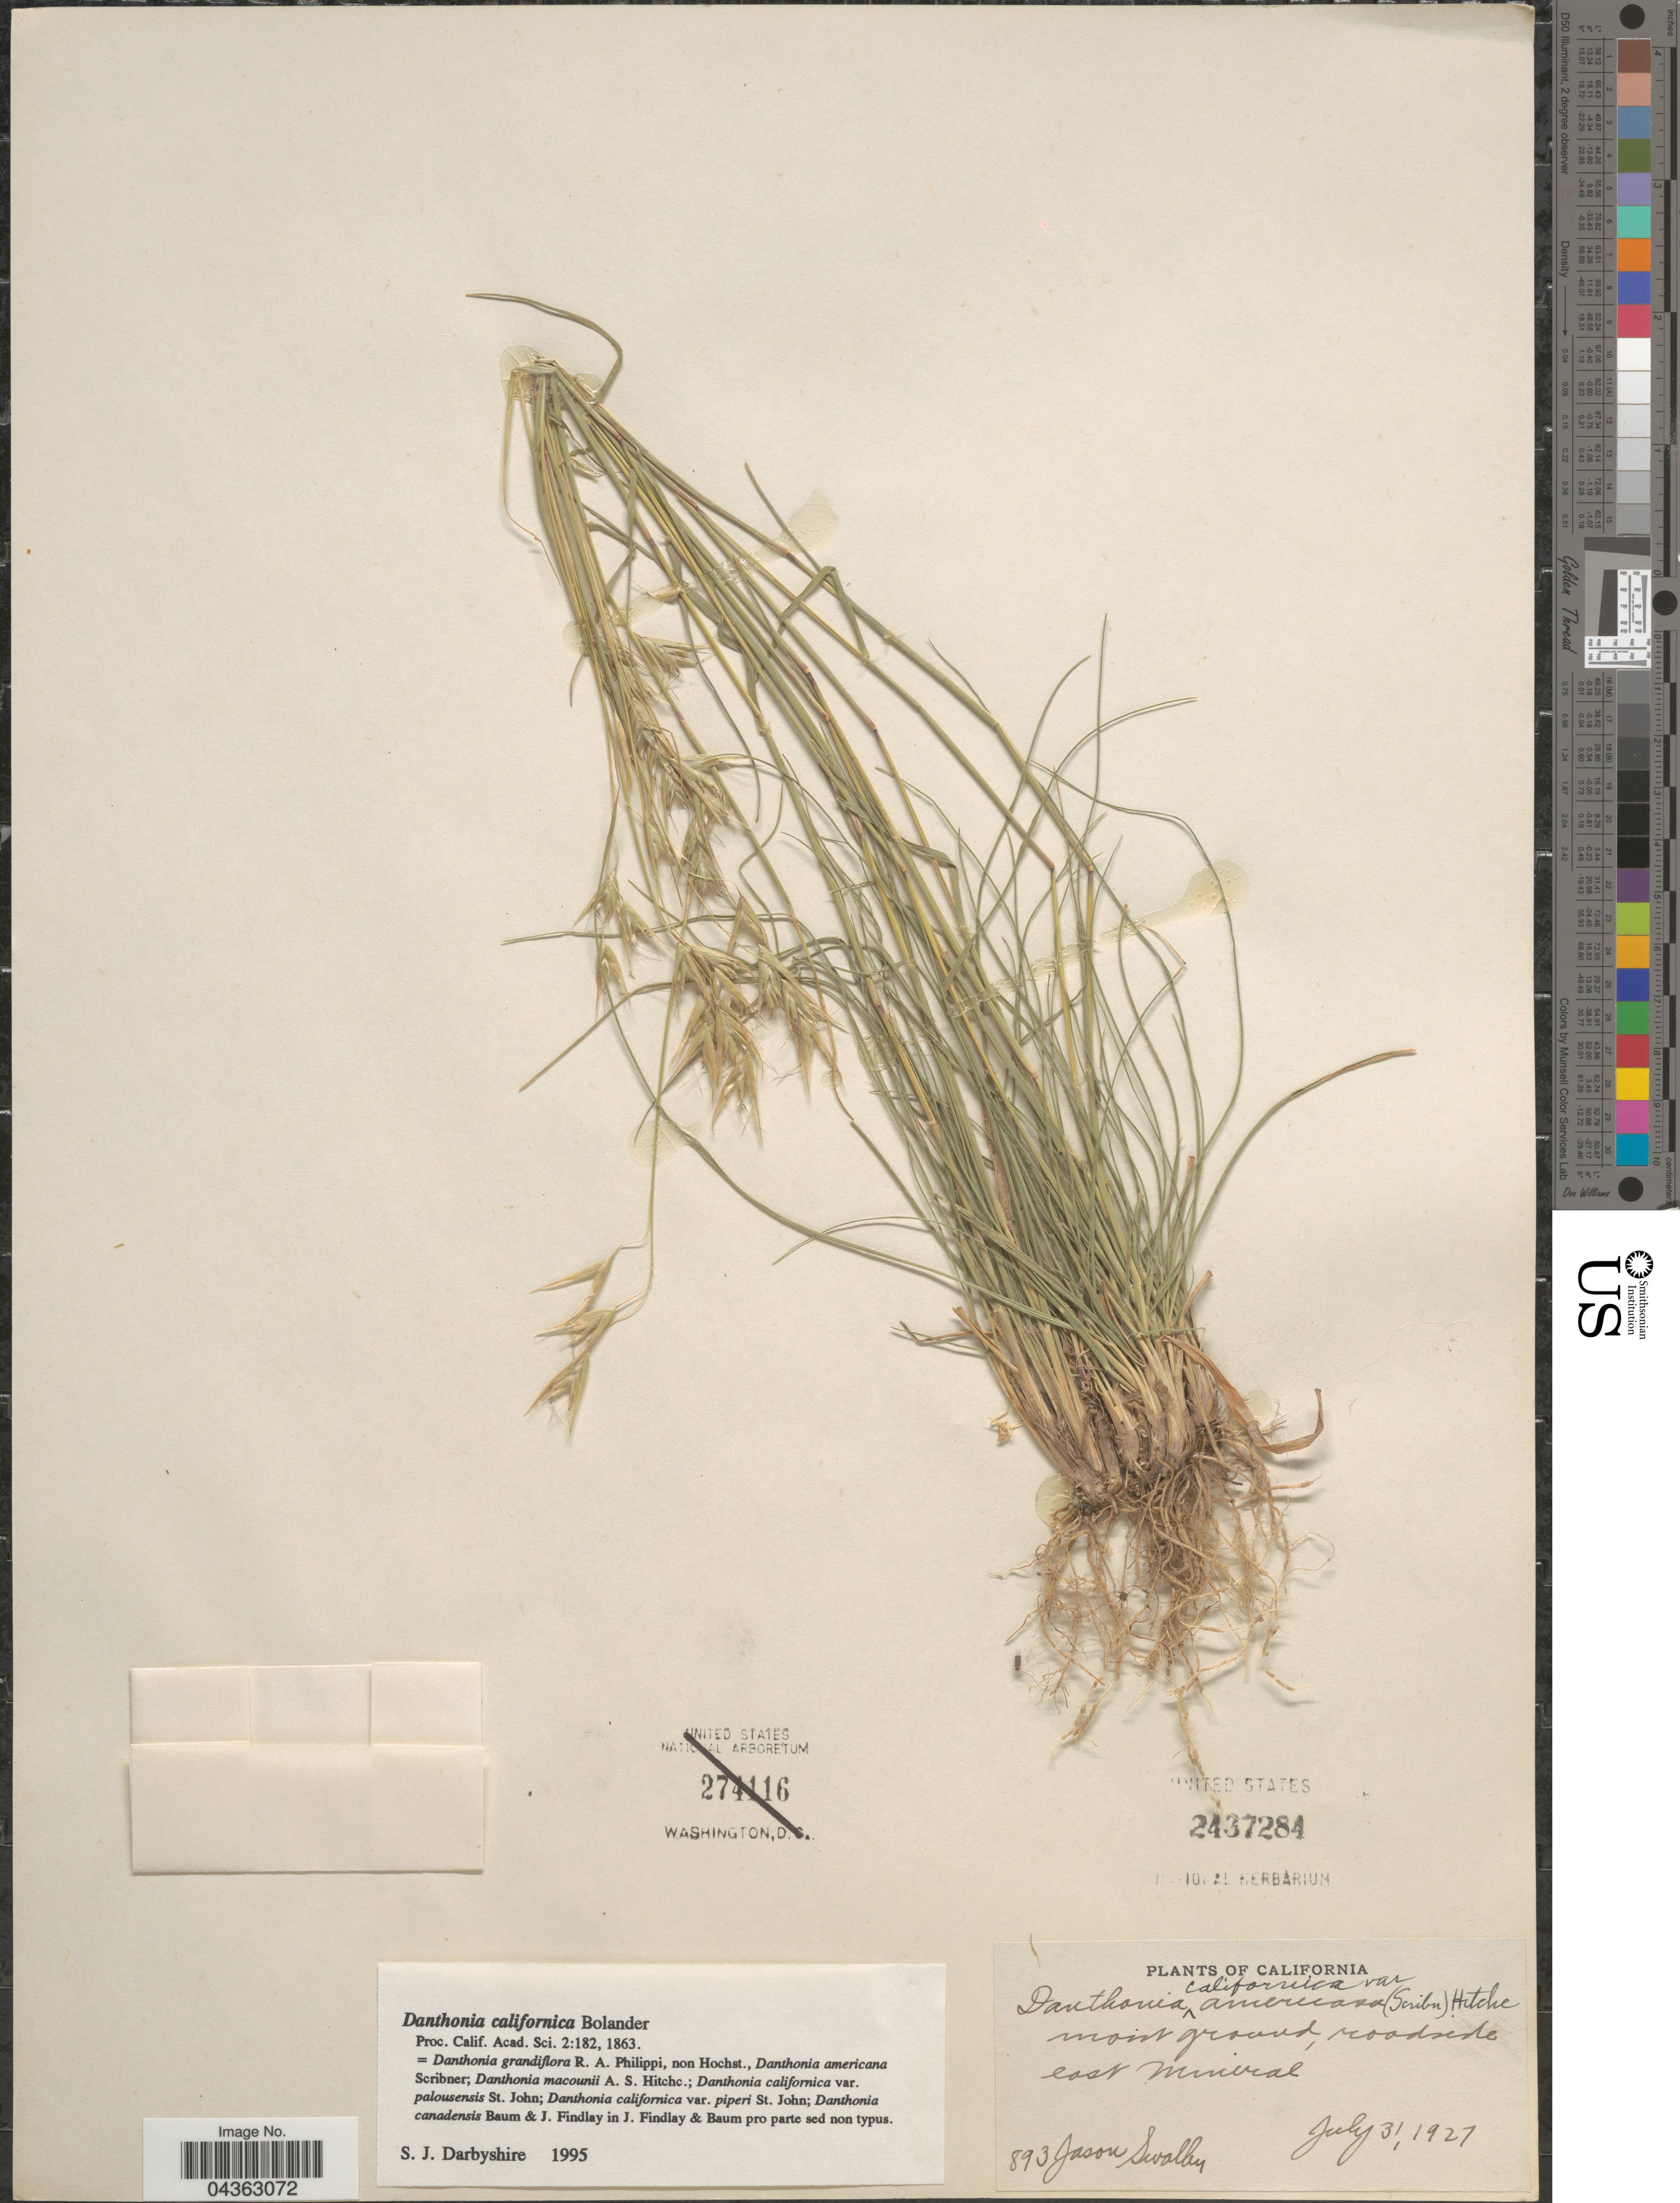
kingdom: Plantae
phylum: Tracheophyta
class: Liliopsida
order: Poales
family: Poaceae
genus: Danthonia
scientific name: Danthonia californica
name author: Bol.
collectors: J. R. Swallen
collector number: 893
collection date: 1927-07-31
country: United States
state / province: California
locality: Moist ground, roadside east Mineral.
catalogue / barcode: US 2437284